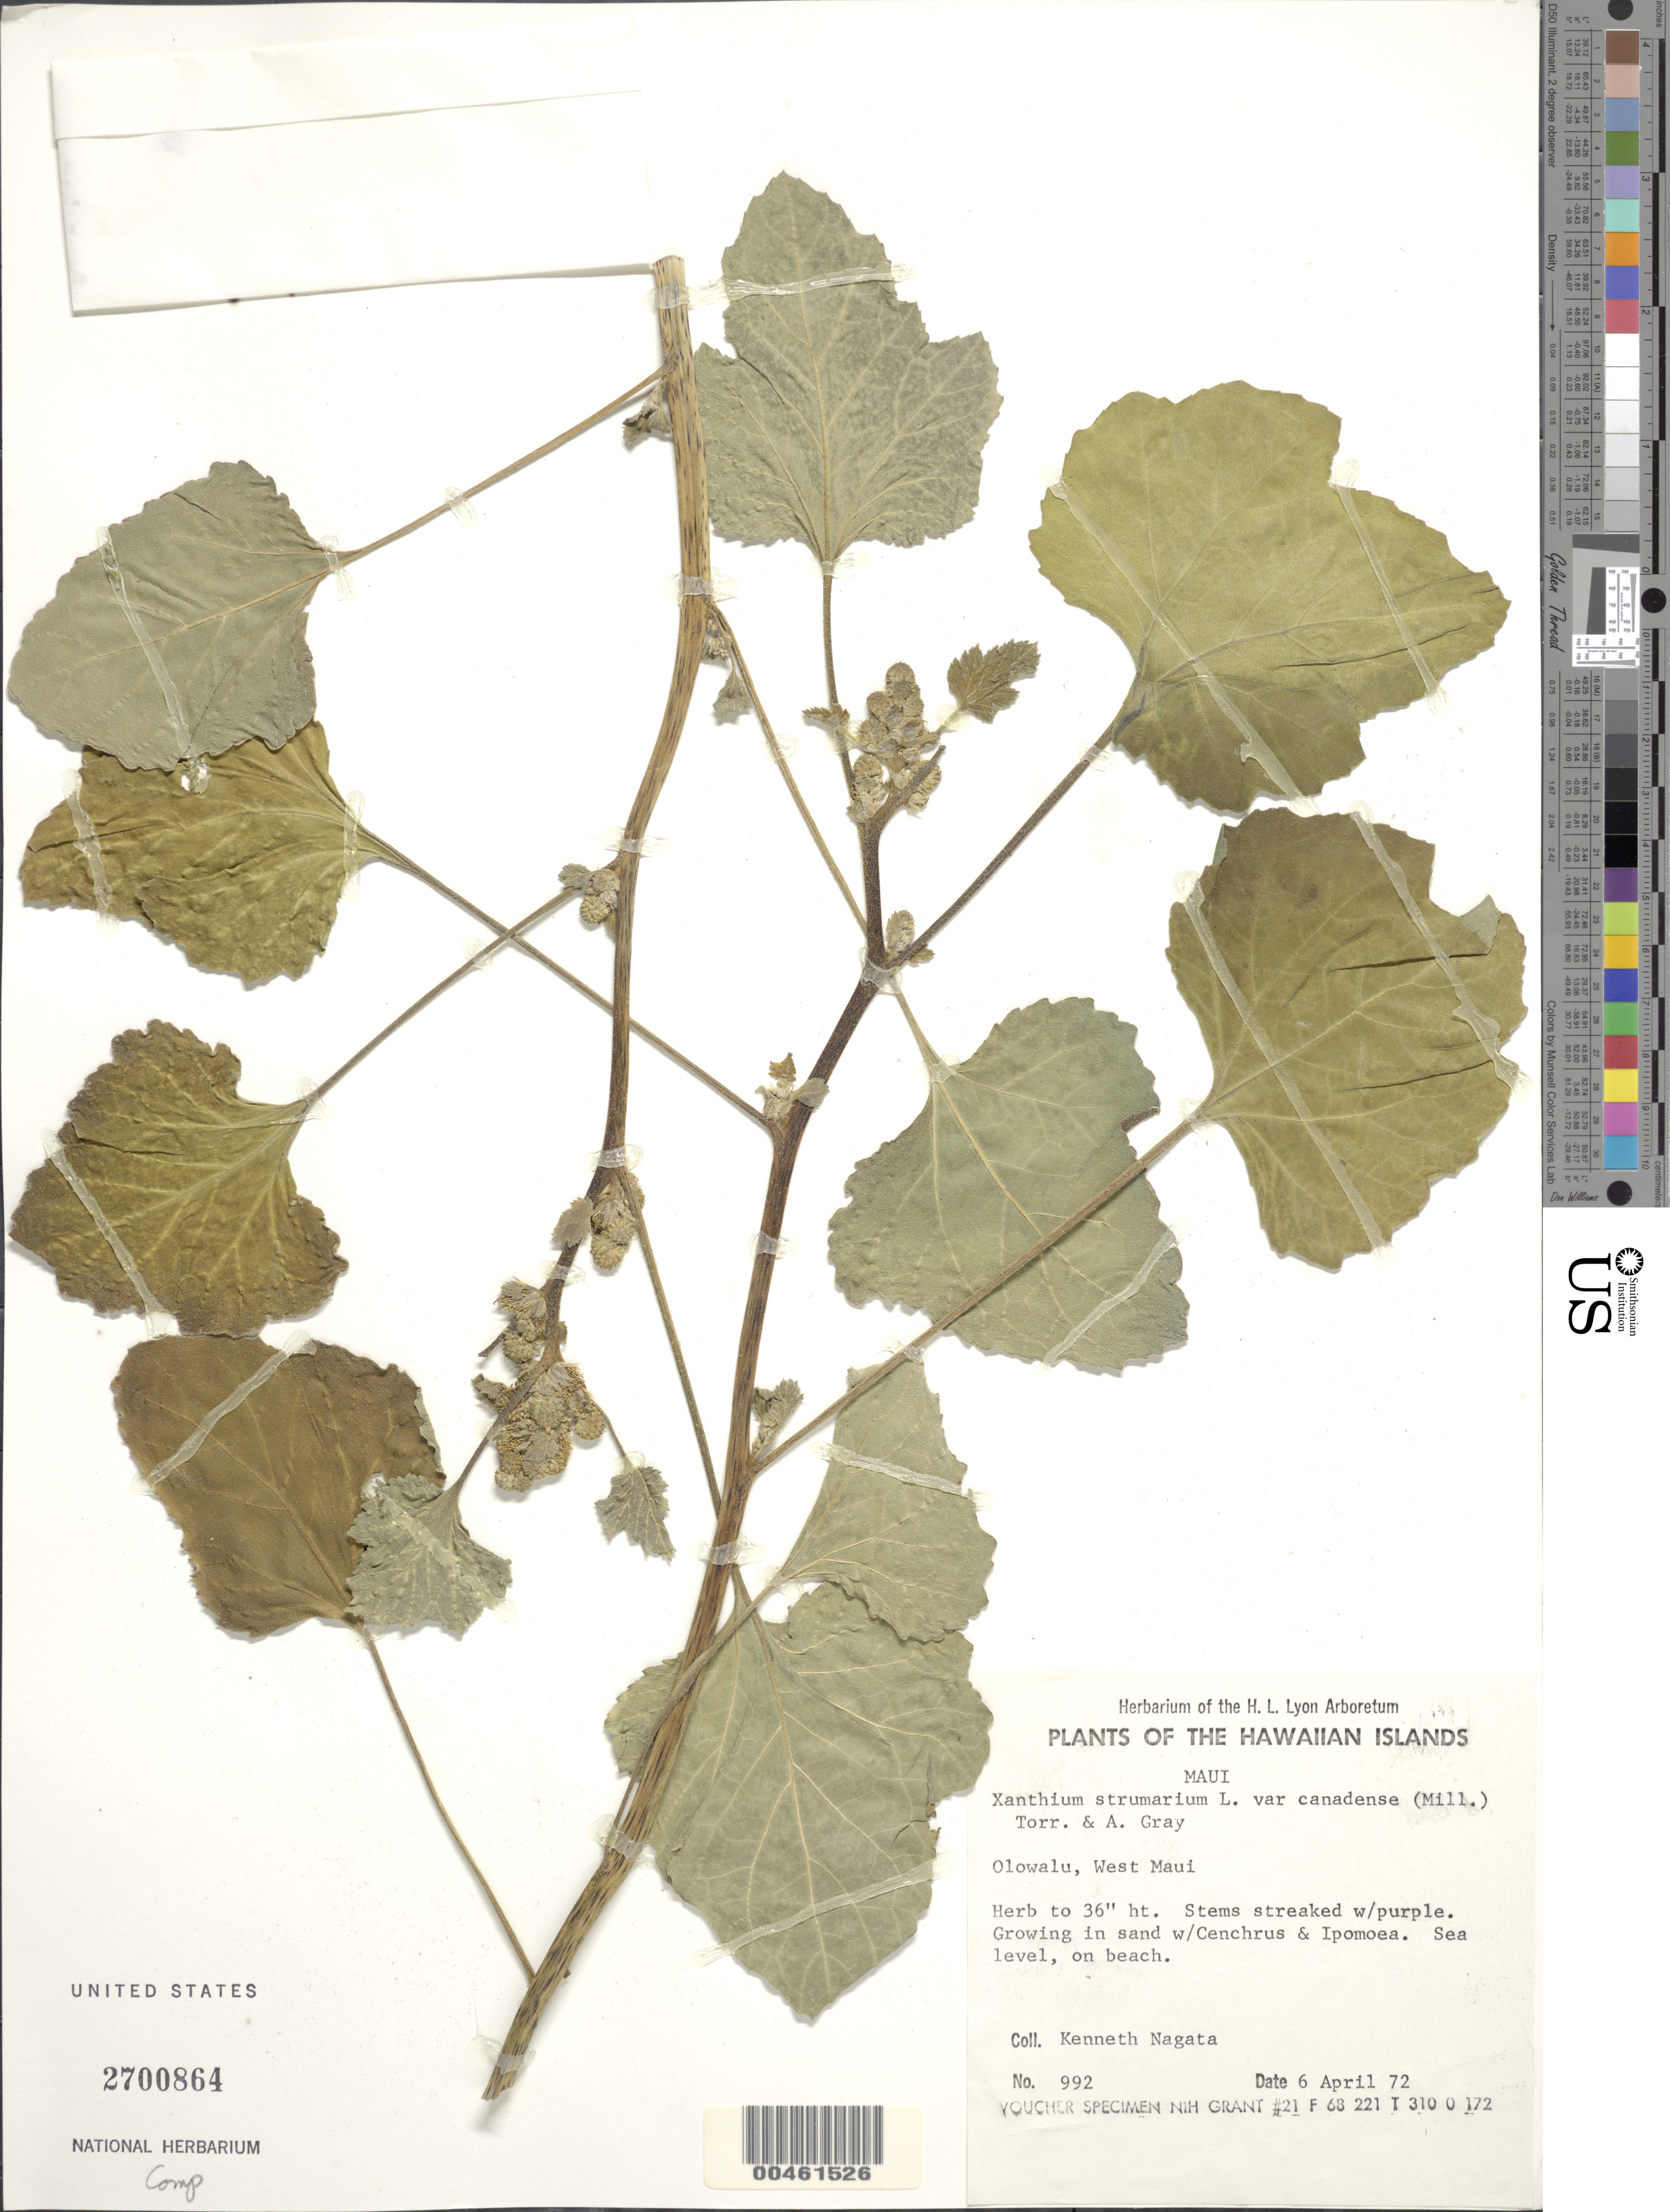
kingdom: Plantae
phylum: Tracheophyta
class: Magnoliopsida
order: Asterales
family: Asteraceae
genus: Xanthium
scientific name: Xanthium strumarium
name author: L.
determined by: Wagner, W. L., (BOT), Smithsonian Institution - National Museum of Natural History (UNITED STATES)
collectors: K. Nagata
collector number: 992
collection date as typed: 6 Apr 1972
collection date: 1972-04-06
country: United States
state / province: Hawaii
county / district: Maui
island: Maui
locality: Olowalu, W Maui; sea level on beach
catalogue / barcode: US 2700864